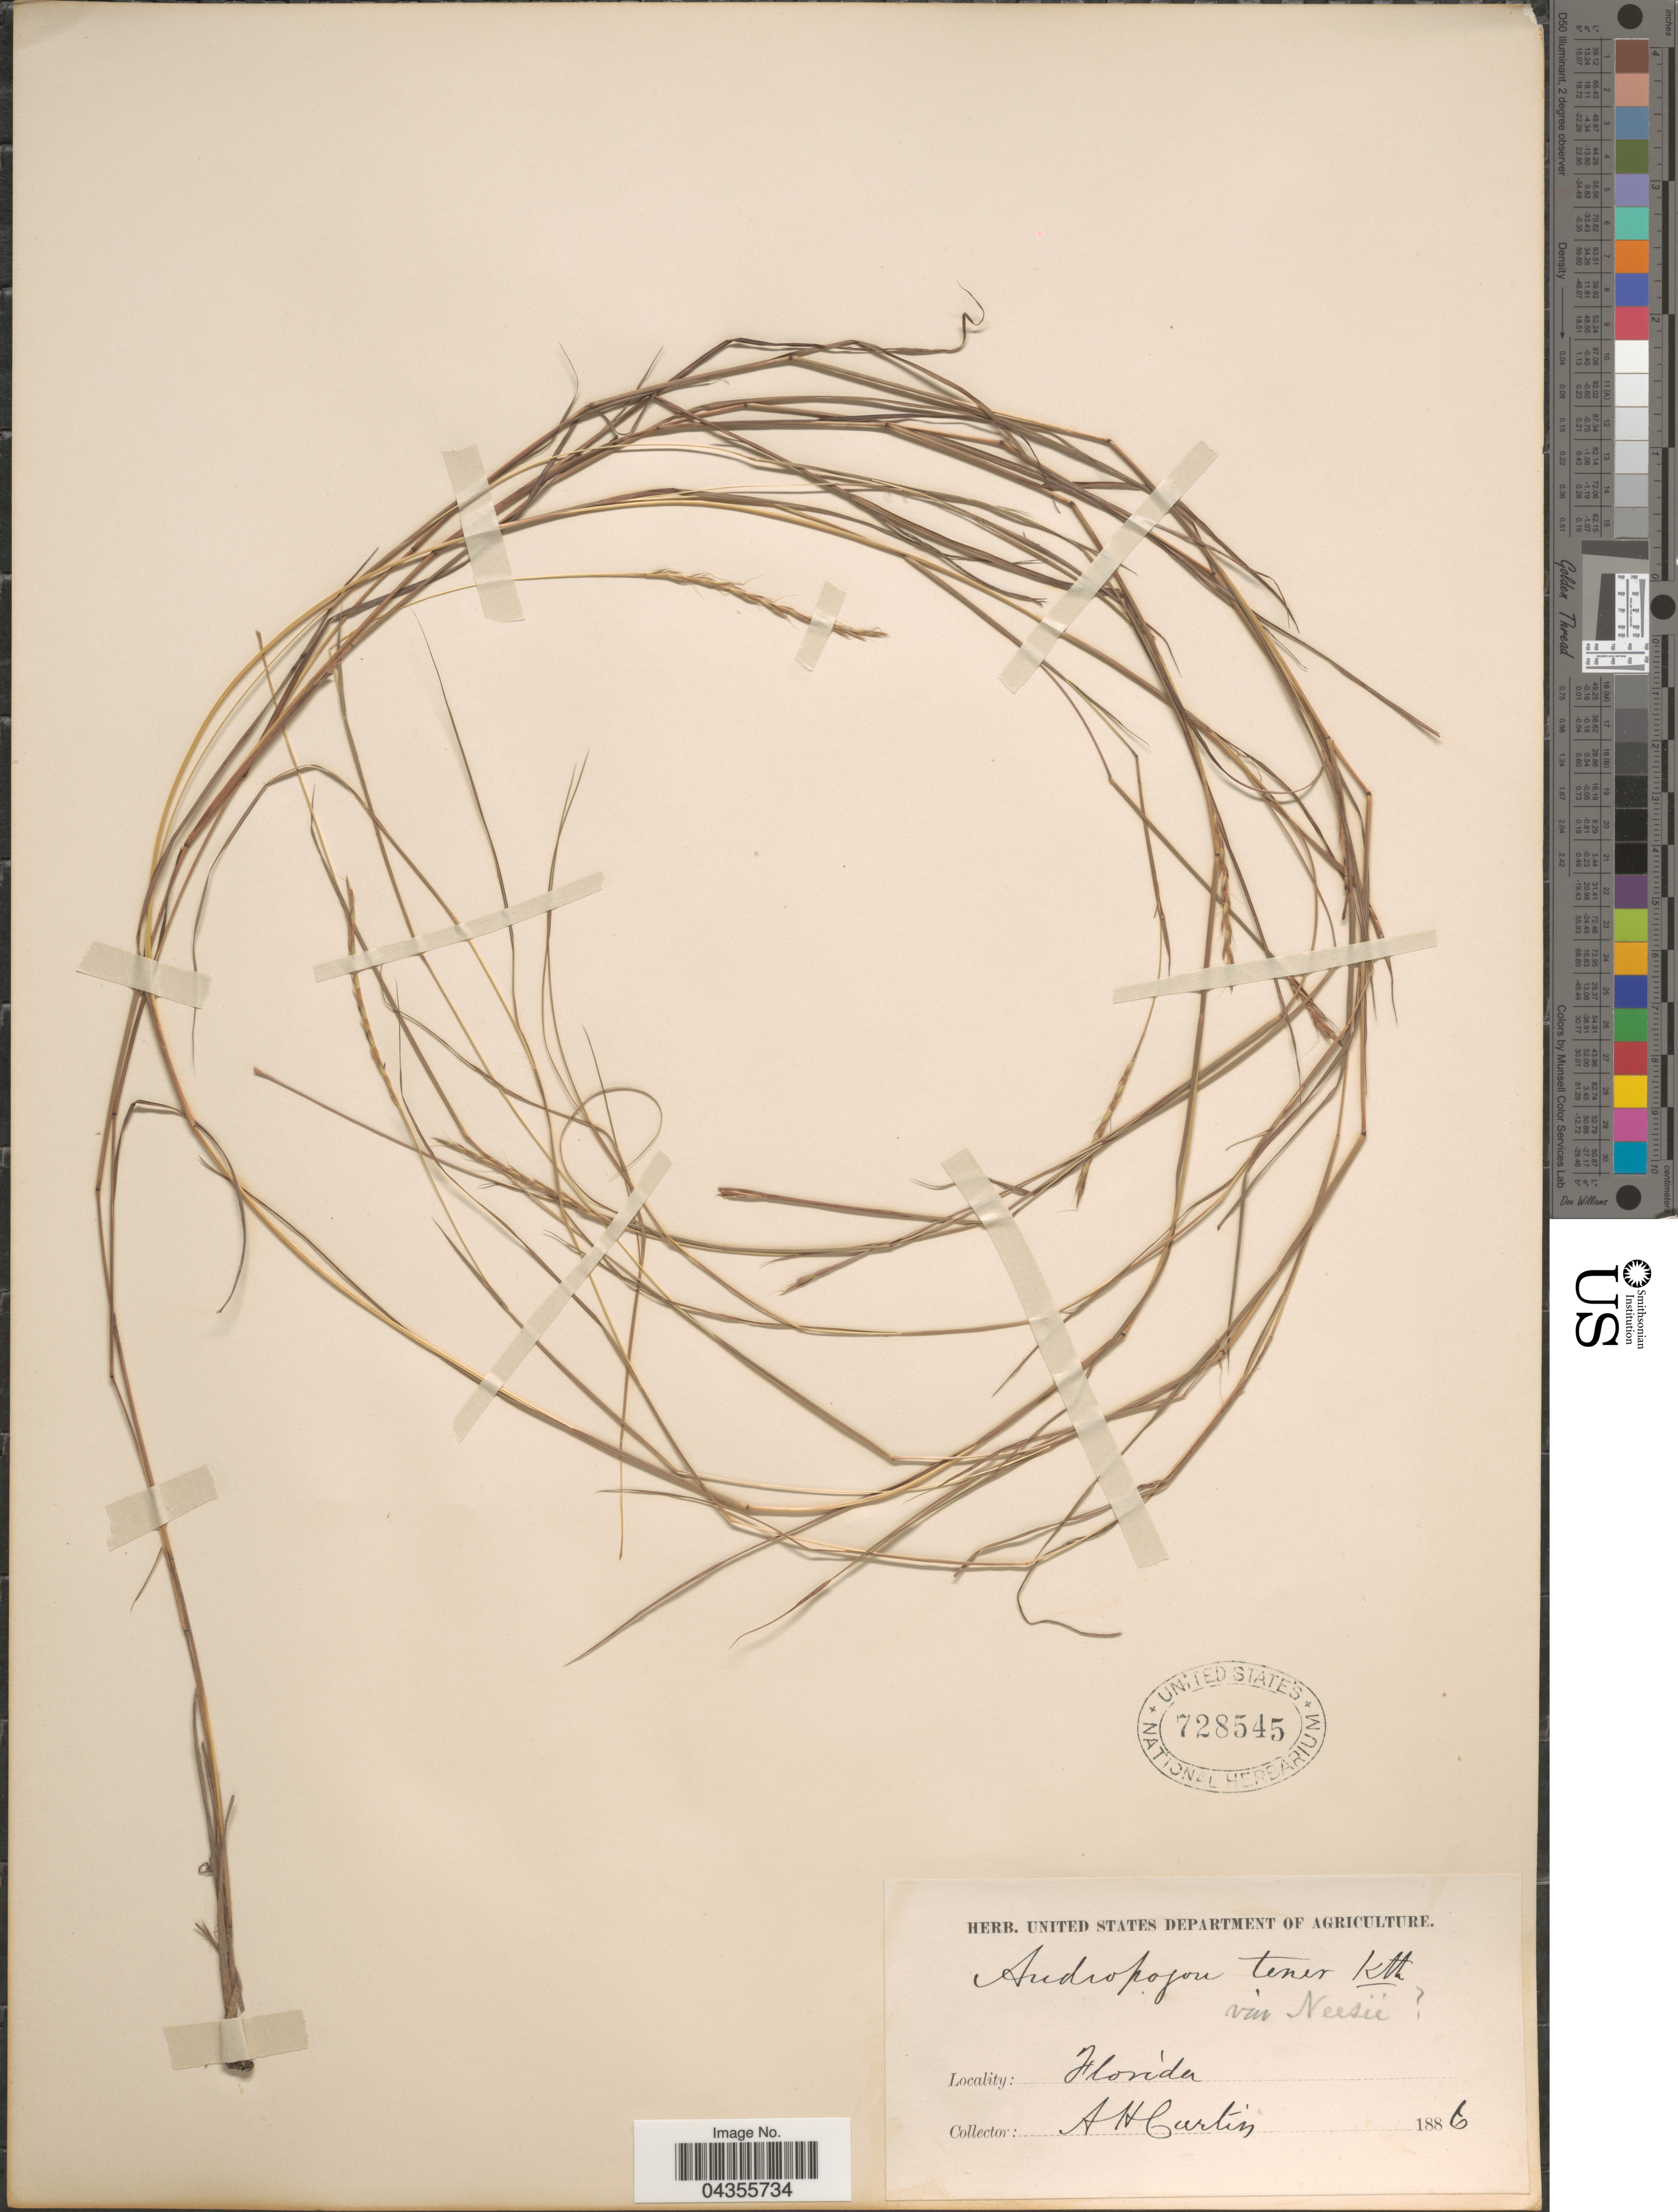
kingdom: Plantae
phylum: Tracheophyta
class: Liliopsida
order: Poales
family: Poaceae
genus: Schizachyrium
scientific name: Schizachyrium tenerum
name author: Nees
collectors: A. H. Curtiss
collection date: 1886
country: United States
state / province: Florida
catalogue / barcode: US 728545